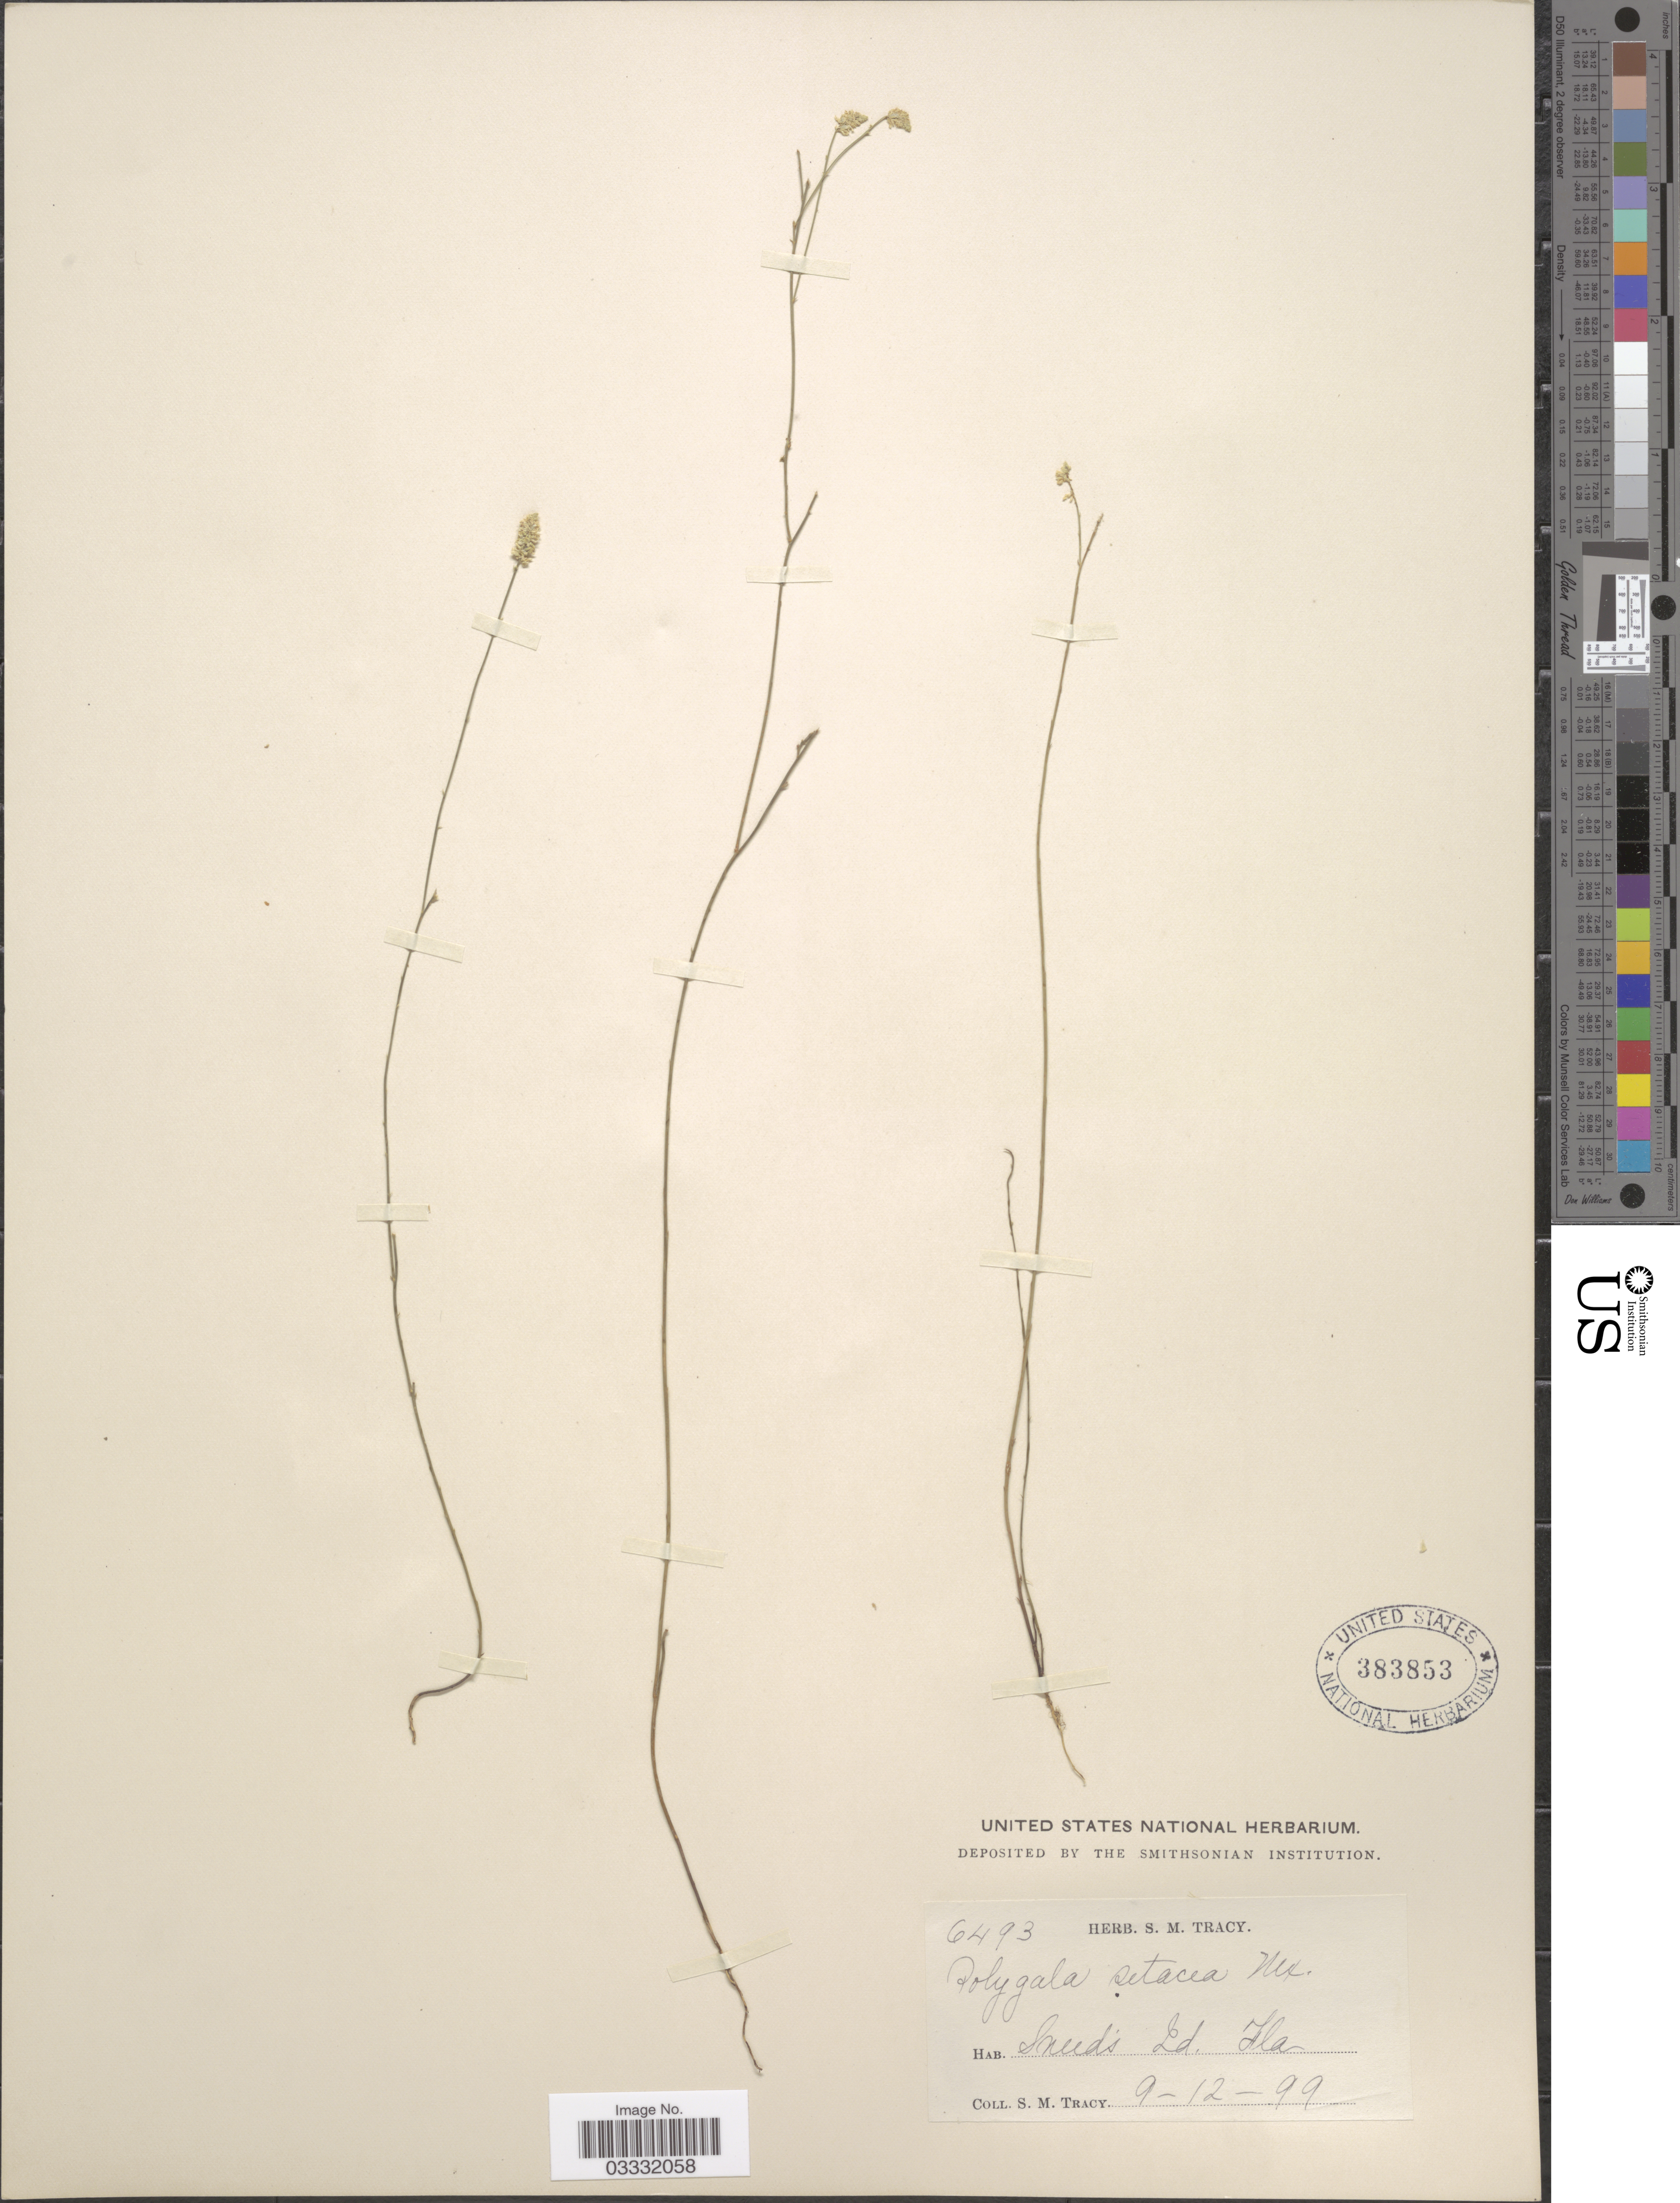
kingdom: Plantae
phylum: Tracheophyta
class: Magnoliopsida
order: Fabales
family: Polygalaceae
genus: Polygala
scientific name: Polygala setacea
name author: Michx.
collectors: S. M. Tracy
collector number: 6493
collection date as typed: Transcribed d/m/y: 12/9/99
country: United States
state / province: Florida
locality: Sneed's Id.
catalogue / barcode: US 383853